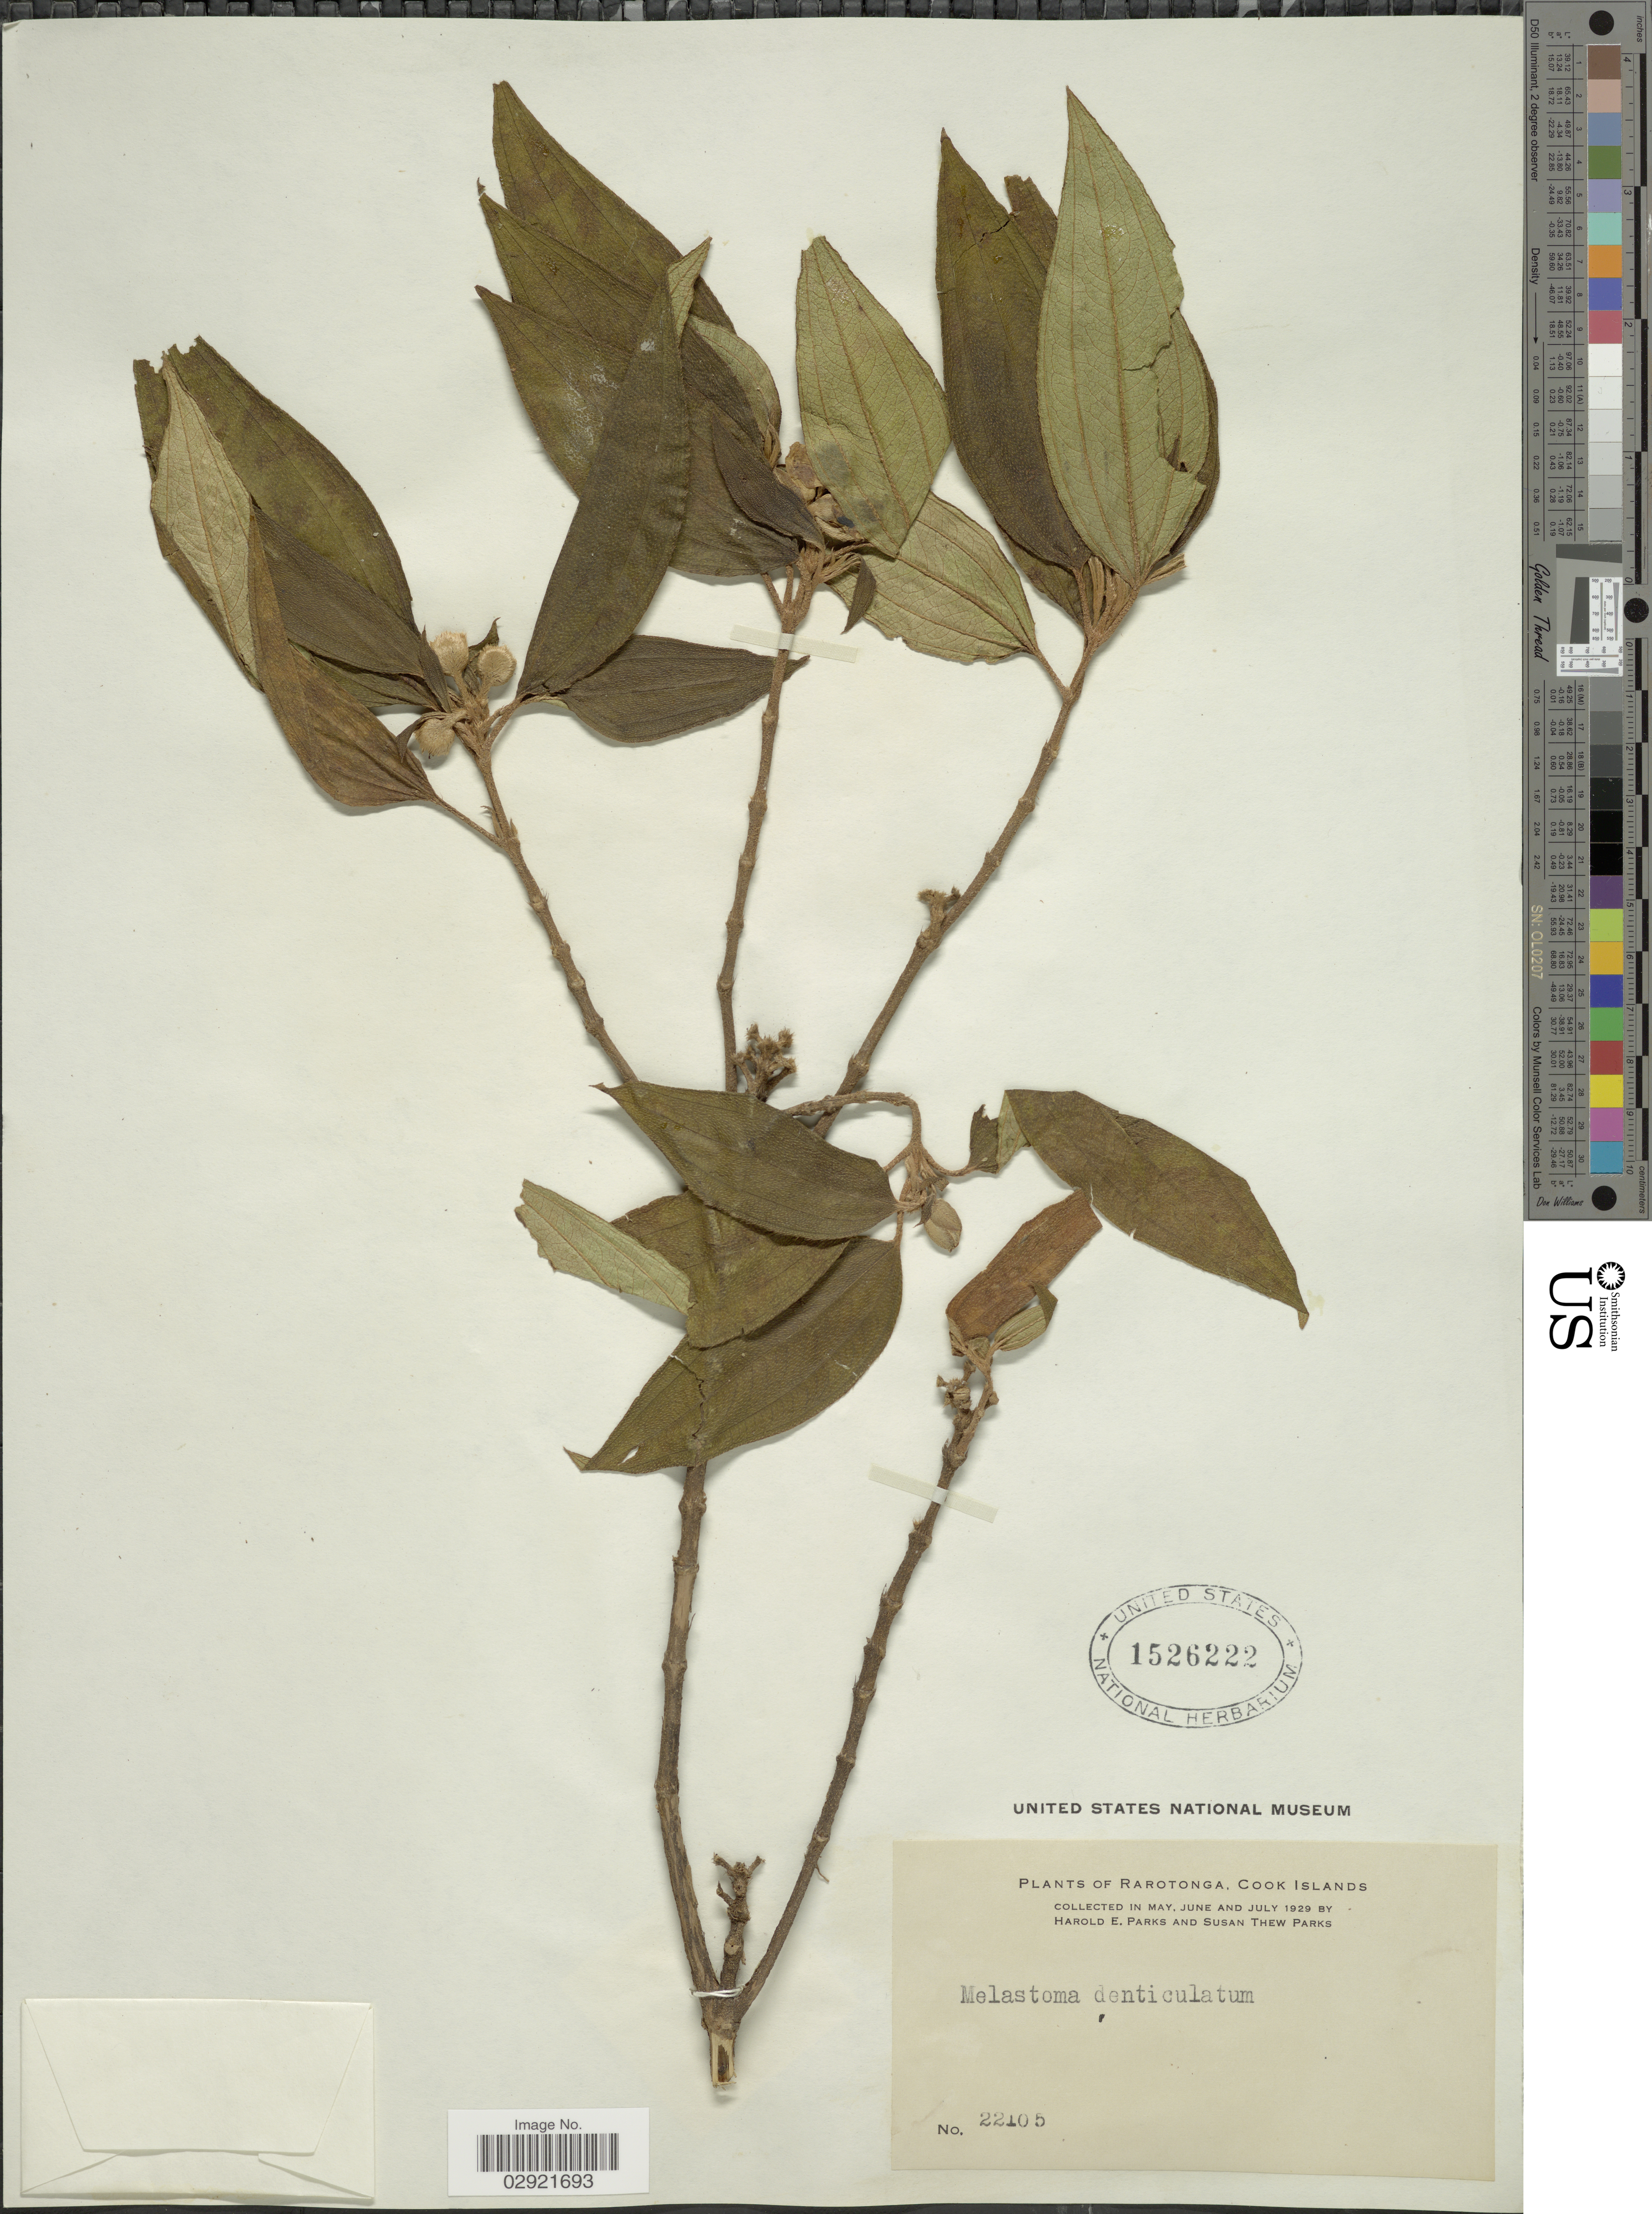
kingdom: Plantae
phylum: Tracheophyta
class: Magnoliopsida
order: Myrtales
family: Melastomataceae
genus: Melastoma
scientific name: Melastoma malabathricum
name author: L.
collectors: H. E. Parks & S. Parks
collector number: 22105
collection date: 1929-05/1929-07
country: Cook Islands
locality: Rarotonga.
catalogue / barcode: US 1526222